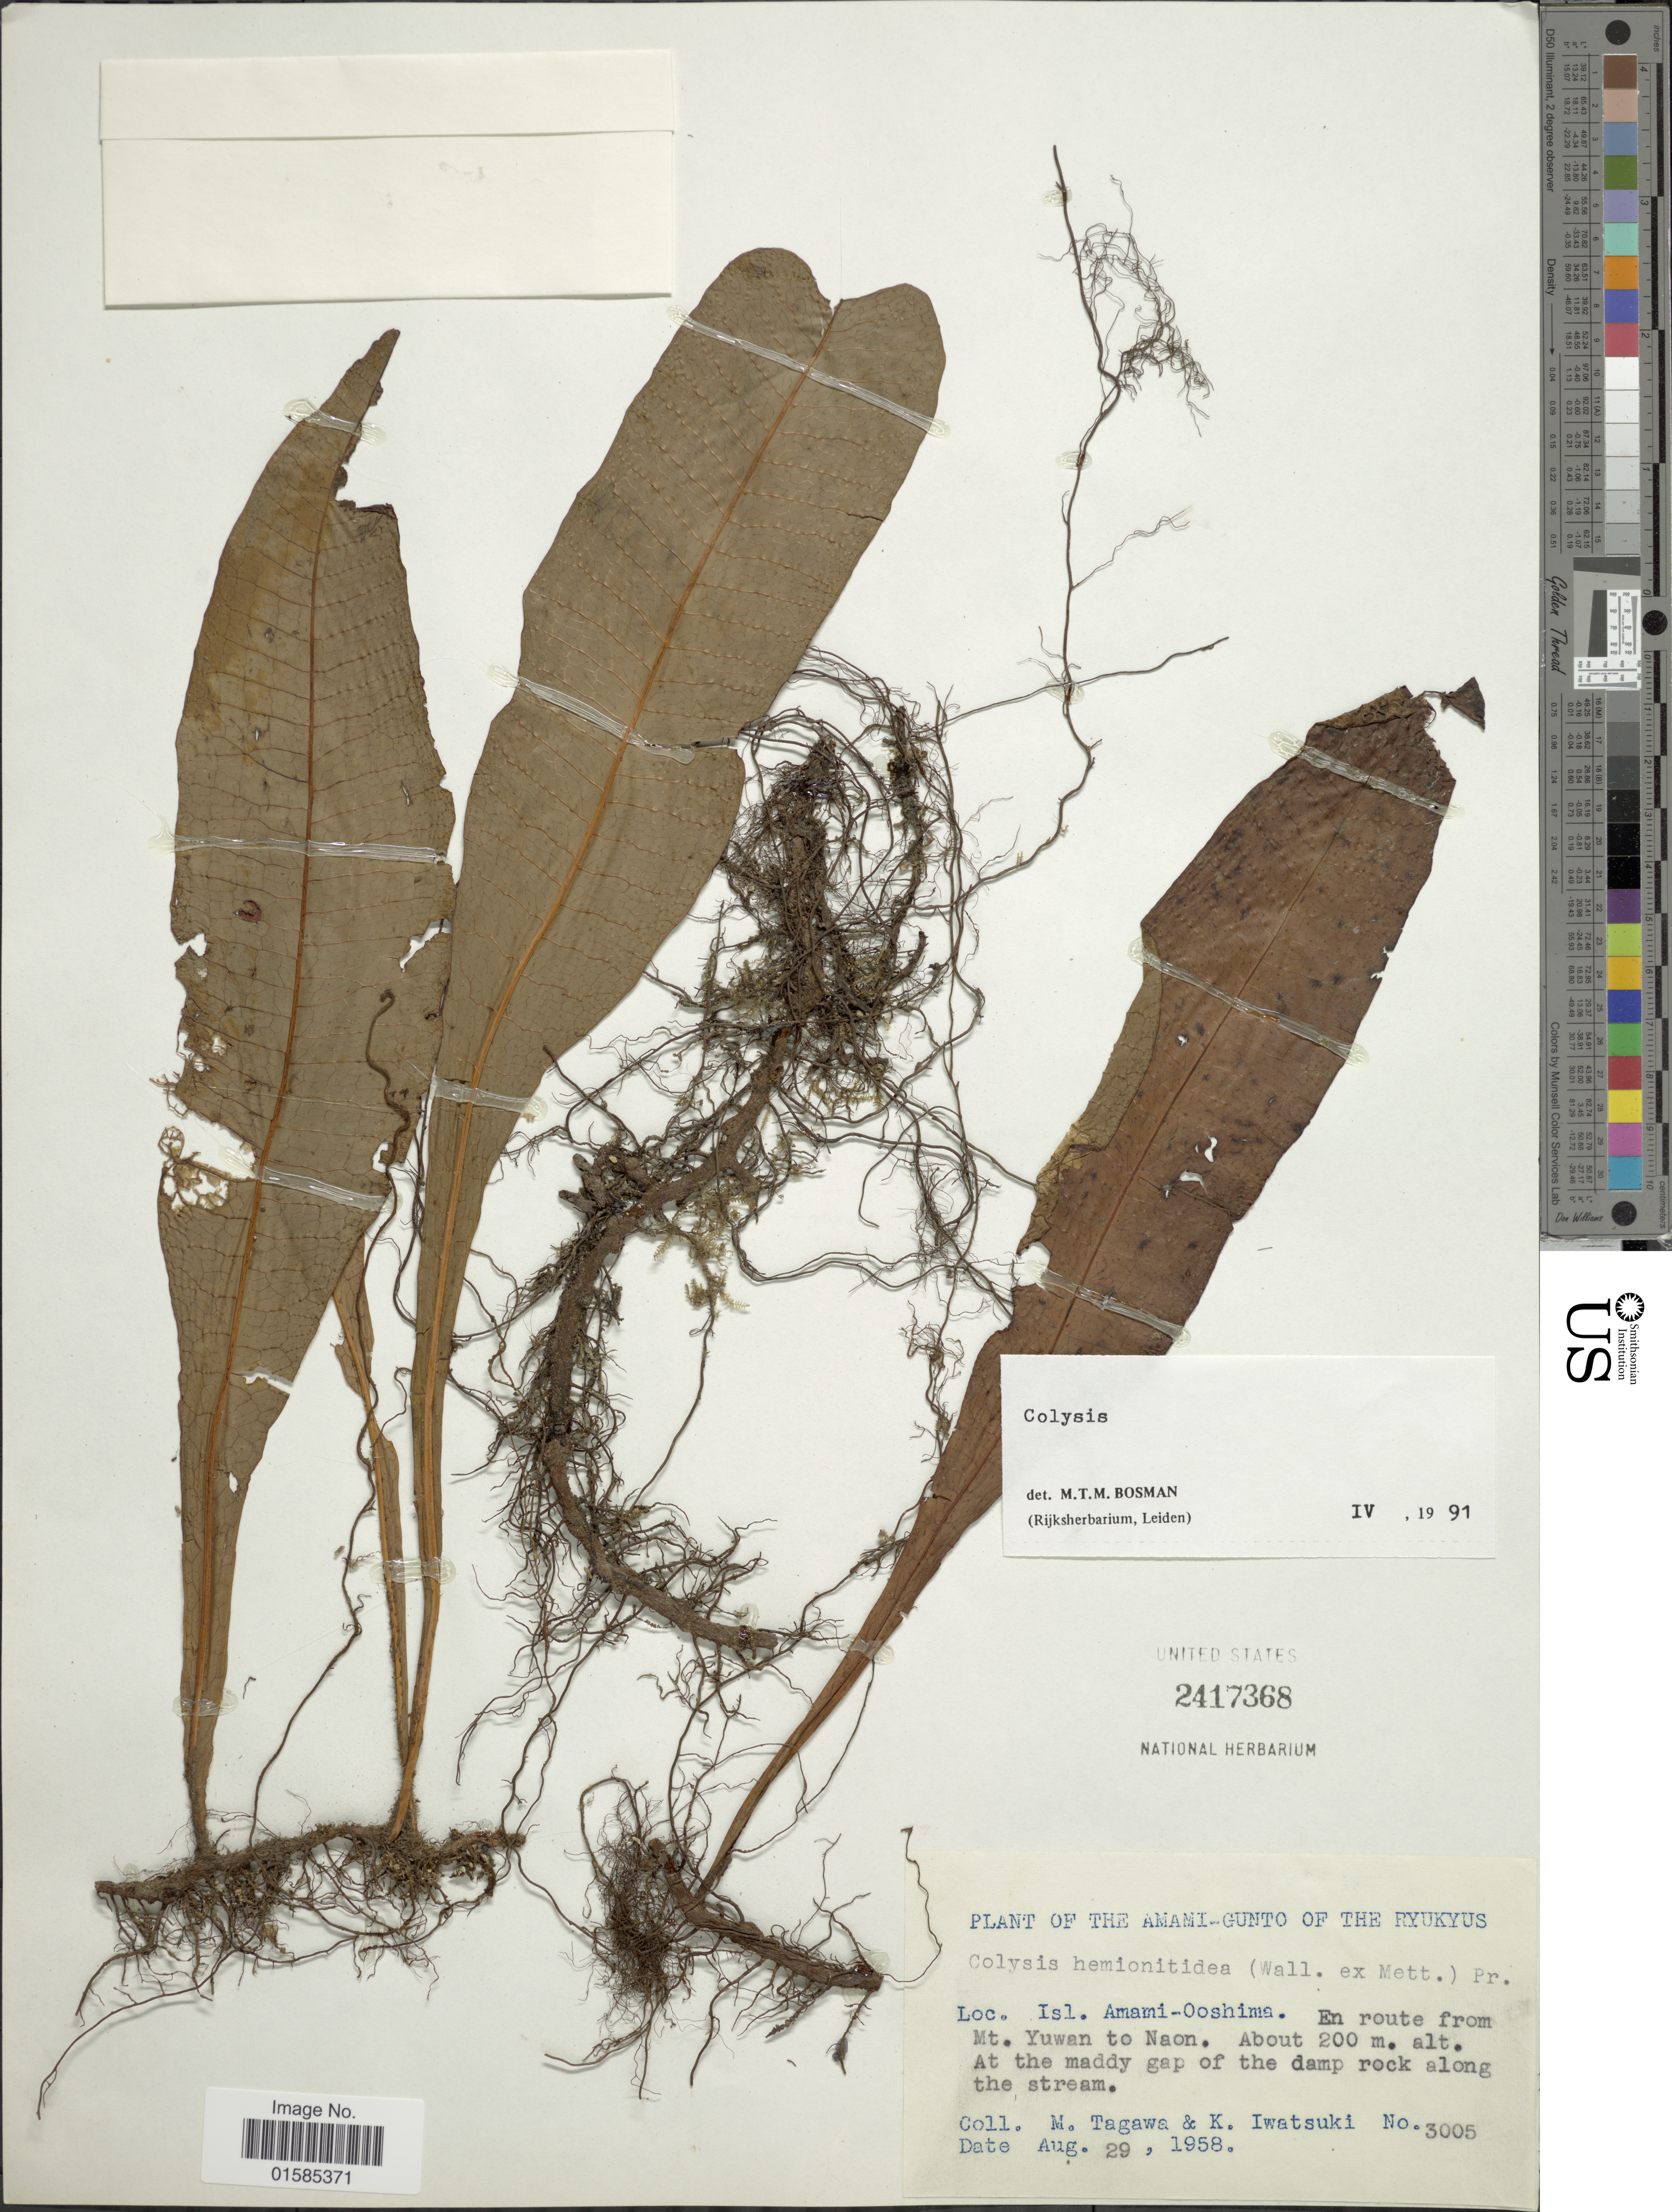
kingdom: Plantae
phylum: Tracheophyta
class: Polypodiopsida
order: Polypodiales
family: Polypodiaceae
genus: Leptochilus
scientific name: Leptochilus hemionitideus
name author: (C. Presl) Noot.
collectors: M. Tagawa & K. Iwatsuki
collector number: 3005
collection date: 1958-08-29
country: Japan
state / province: Okinawa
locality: Amami-Gunto of The Ryukyus, Isl. Amami-Ooshima. En route from Mt. Yuwan to Naon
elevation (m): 200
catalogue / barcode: US 2417368